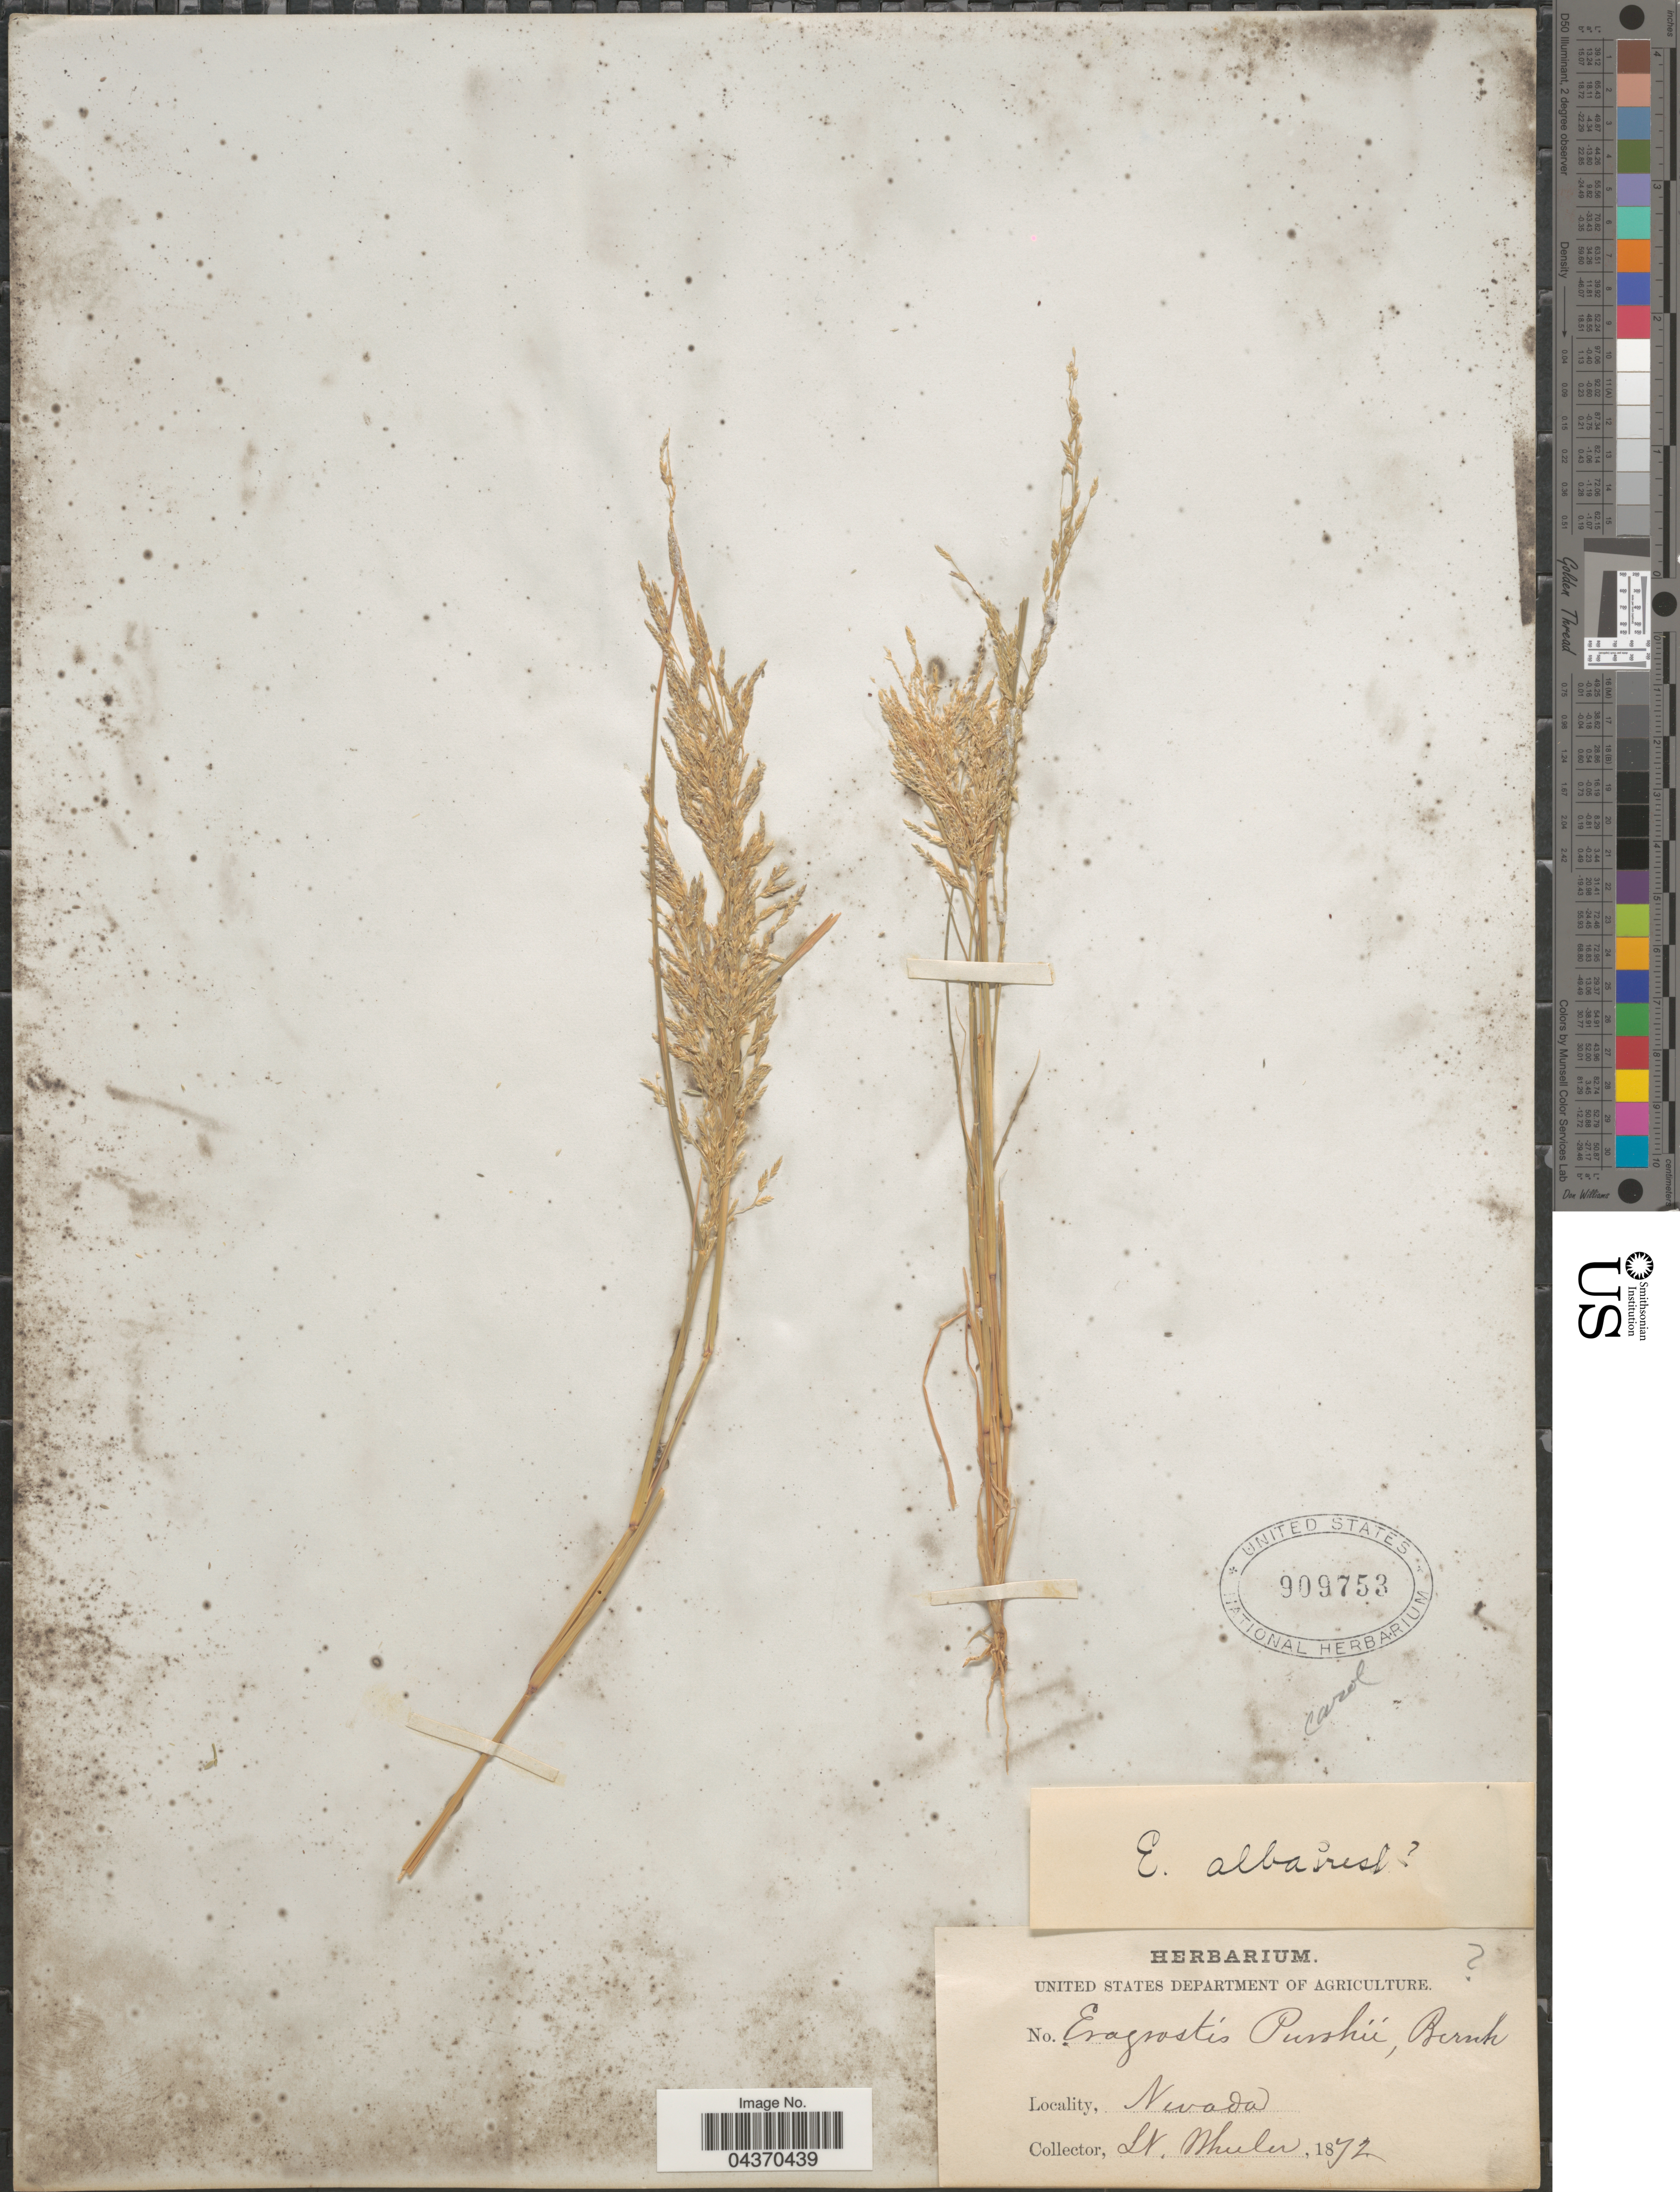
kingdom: Plantae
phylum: Tracheophyta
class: Liliopsida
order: Poales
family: Poaceae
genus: Eragrostis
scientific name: Eragrostis pectinacea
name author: (Michx.) Nees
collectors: L. Wheeler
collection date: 1872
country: United States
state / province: Nevada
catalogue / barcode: US 909753